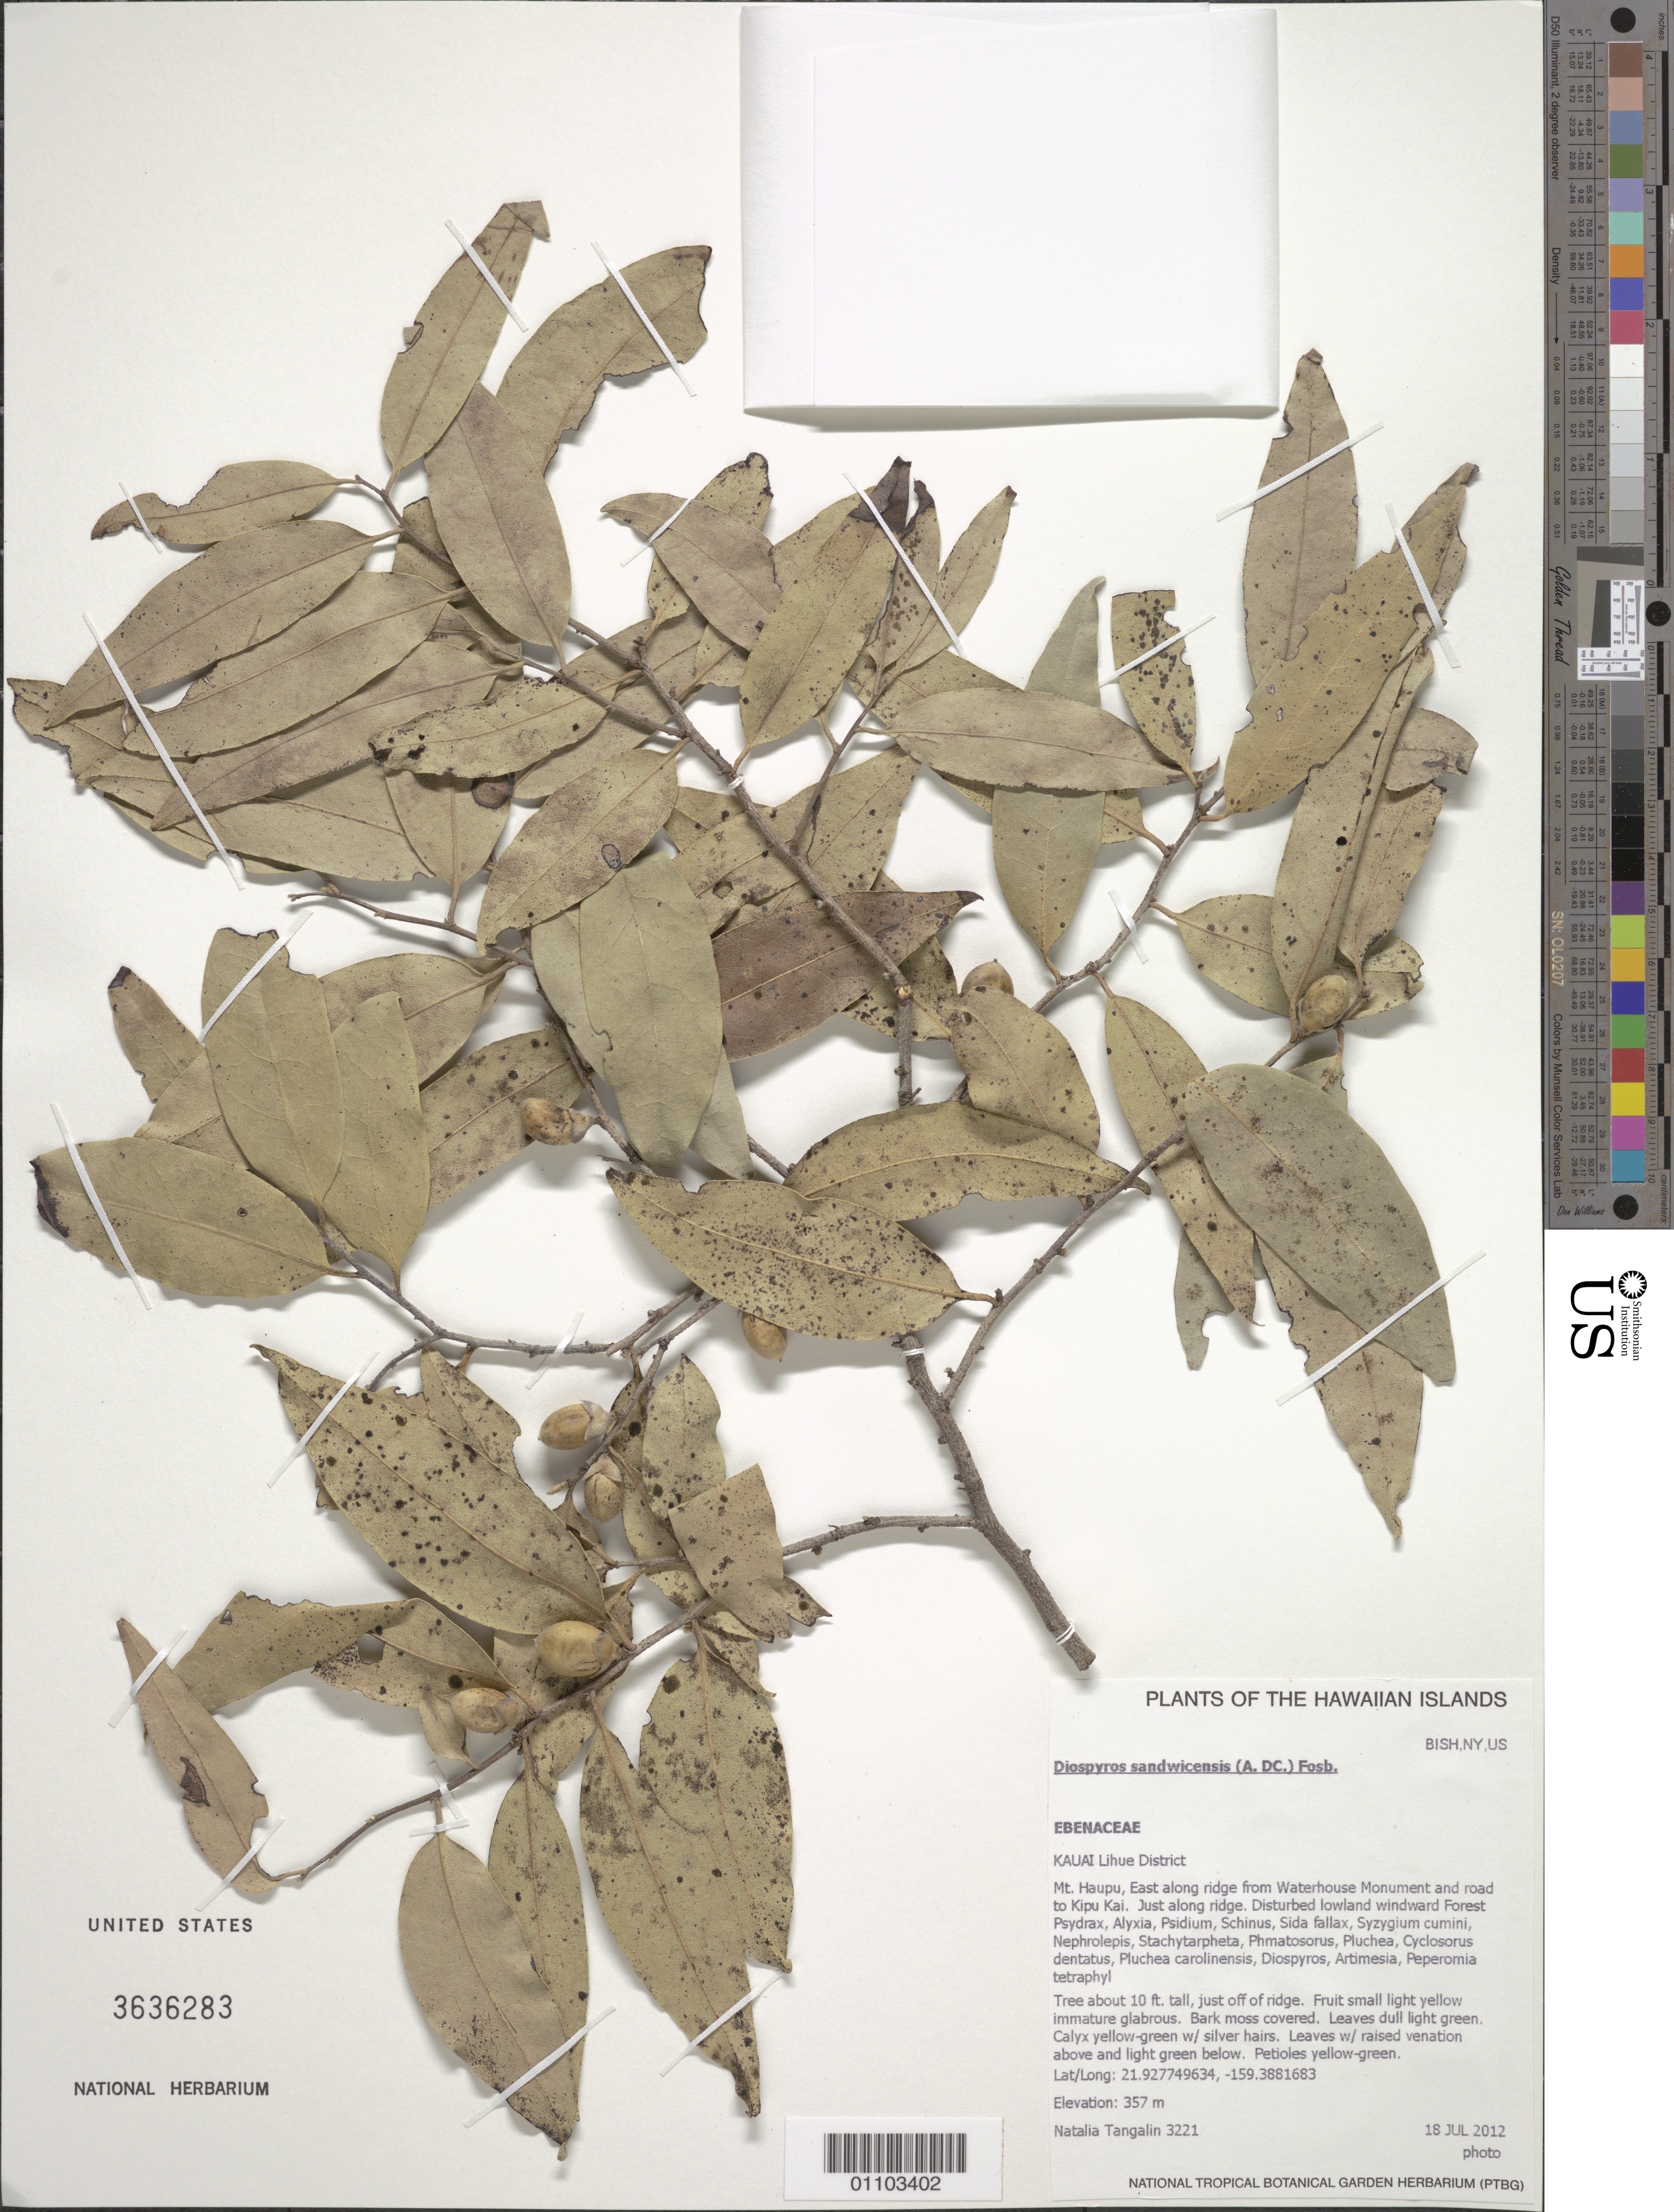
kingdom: Plantae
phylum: Tracheophyta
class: Magnoliopsida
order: Ericales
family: Ebenaceae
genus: Diospyros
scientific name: Diospyros sandwicensis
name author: (A. DC.) Fosberg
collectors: N. Tangalin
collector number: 3221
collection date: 2012-07-18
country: United States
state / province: Hawaii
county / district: Kauai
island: Kaua'i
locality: Lihue District, Mt. Haupu. East along ridge from Waterhouse Monument and road to Kipu Kai.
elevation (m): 357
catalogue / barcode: US 3636283